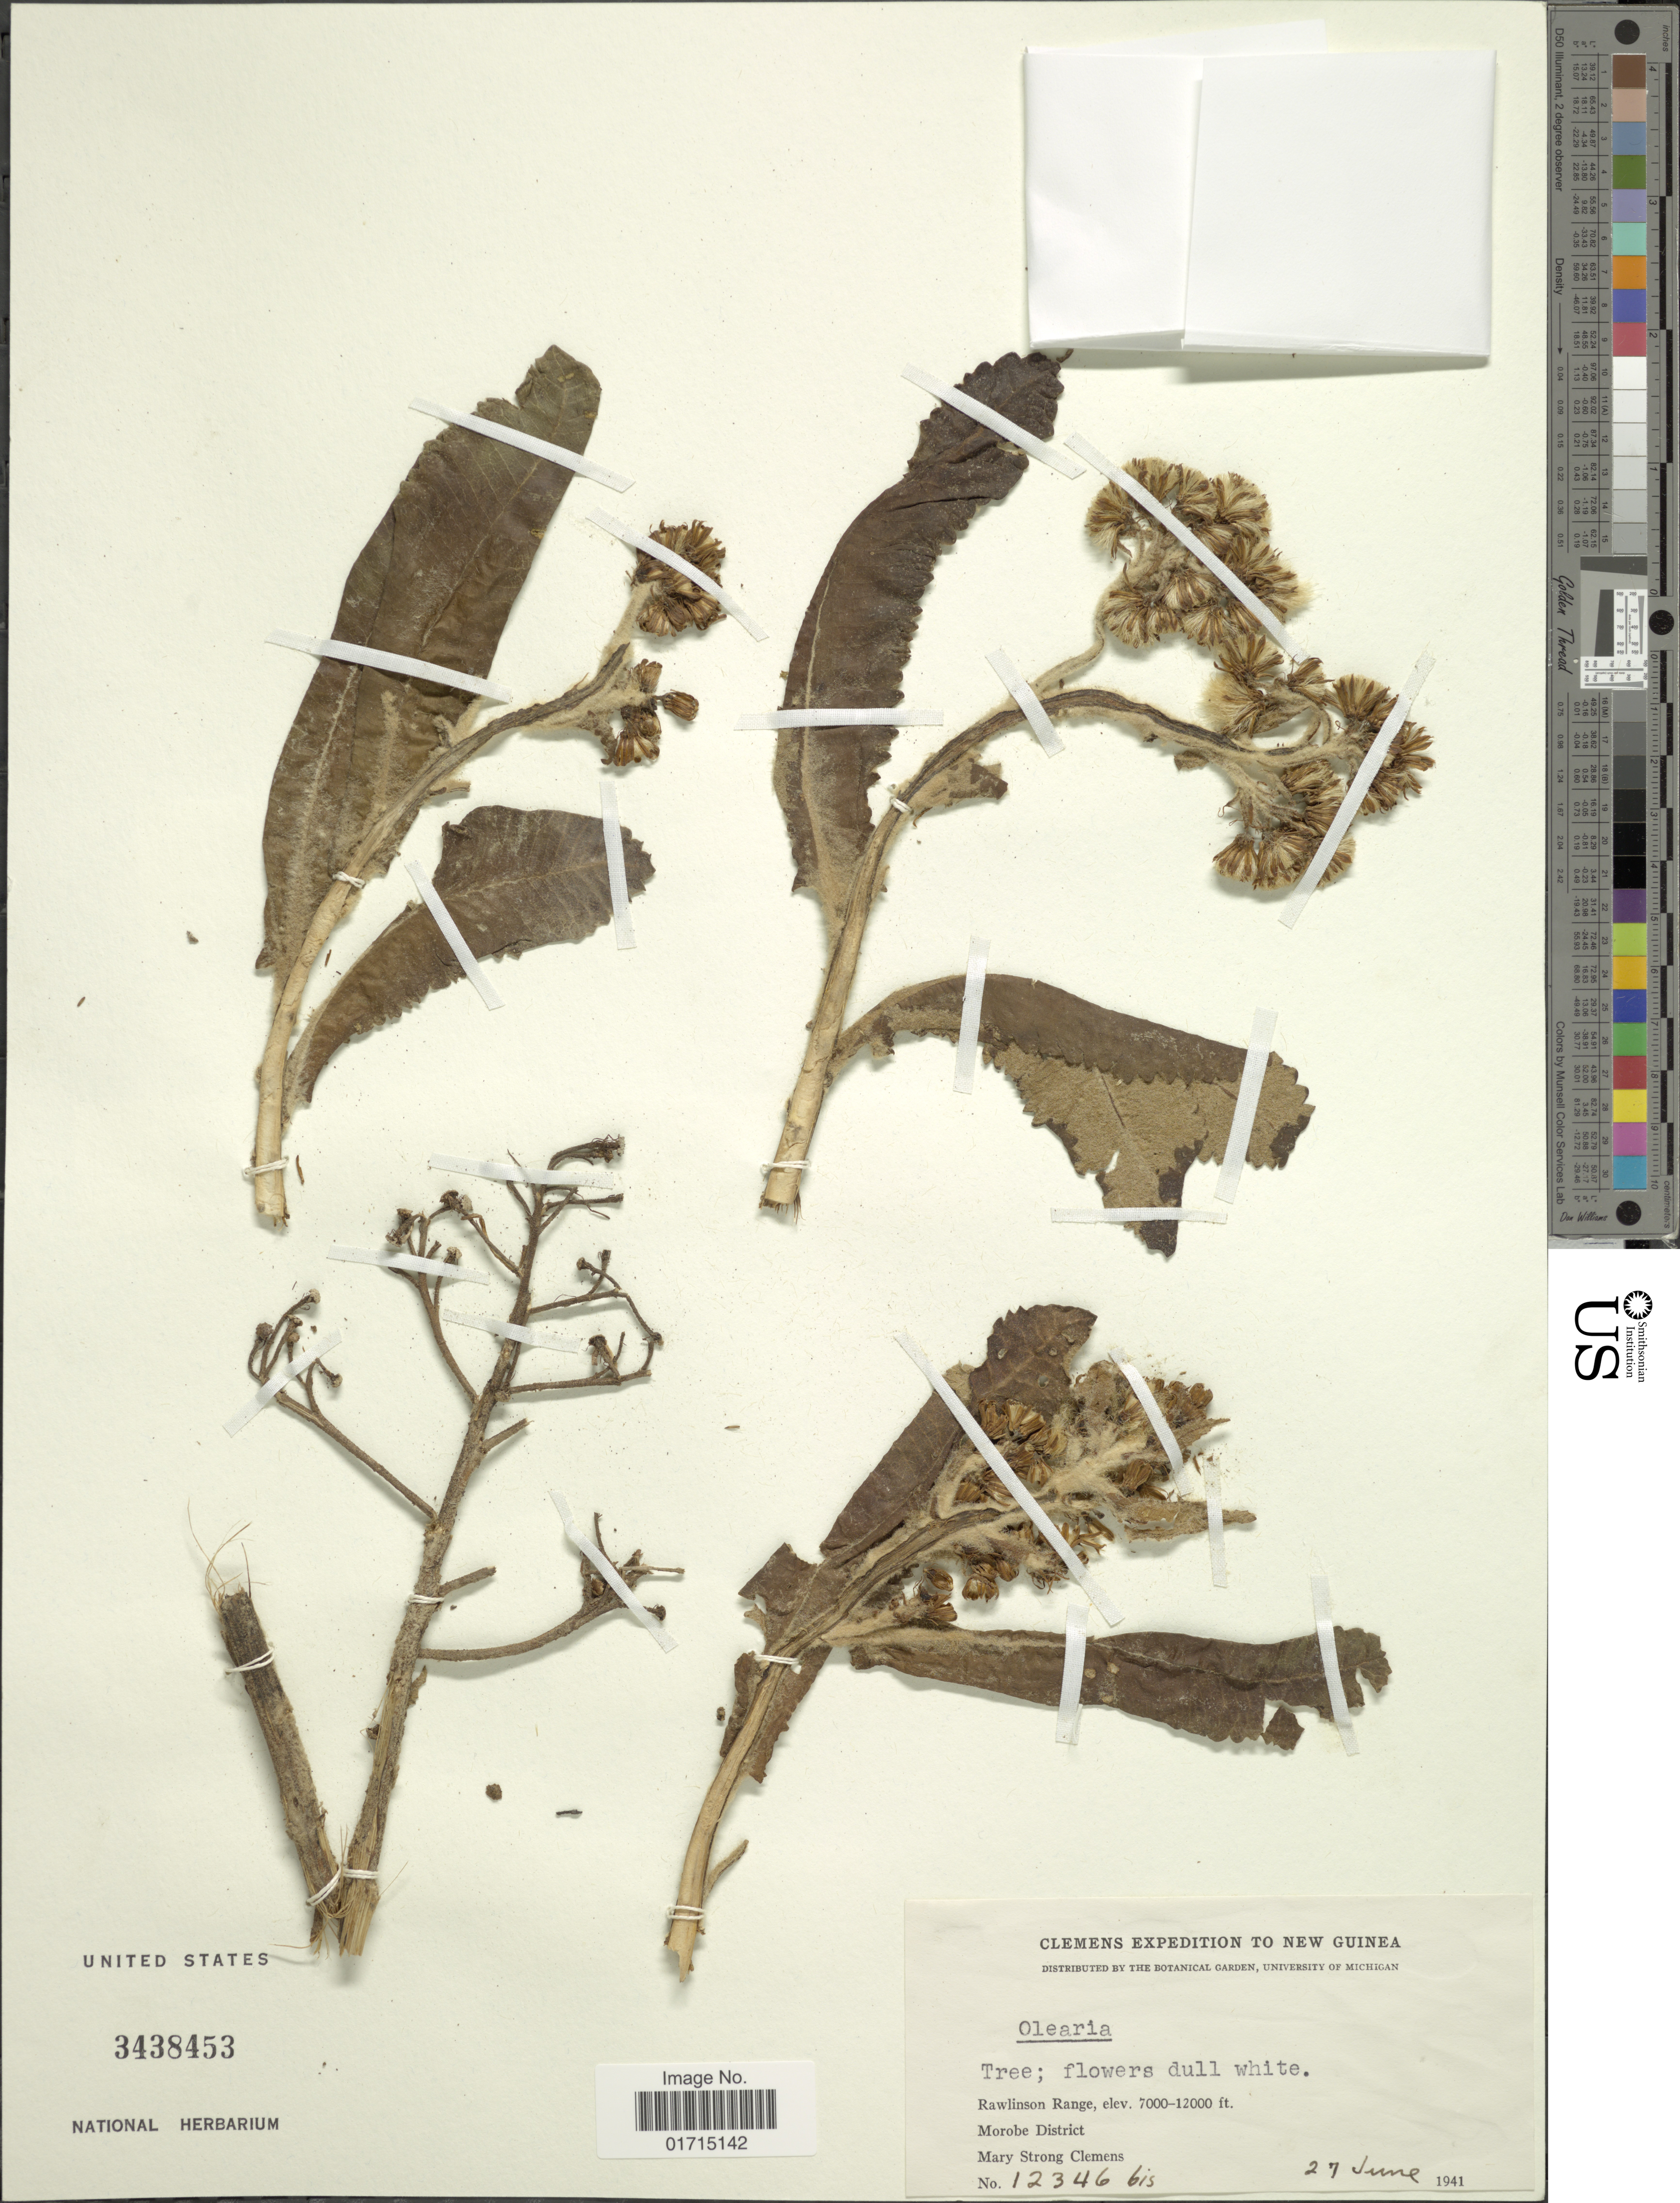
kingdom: Plantae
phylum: Tracheophyta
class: Magnoliopsida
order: Asterales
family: Asteraceae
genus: Olearia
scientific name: Olearia sp.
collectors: M. S. Clemens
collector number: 12346bis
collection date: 1941-06-27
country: Papua New Guinea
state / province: Morobe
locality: Rawlinson Range;. Morobe District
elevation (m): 2134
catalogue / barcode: US 3438453